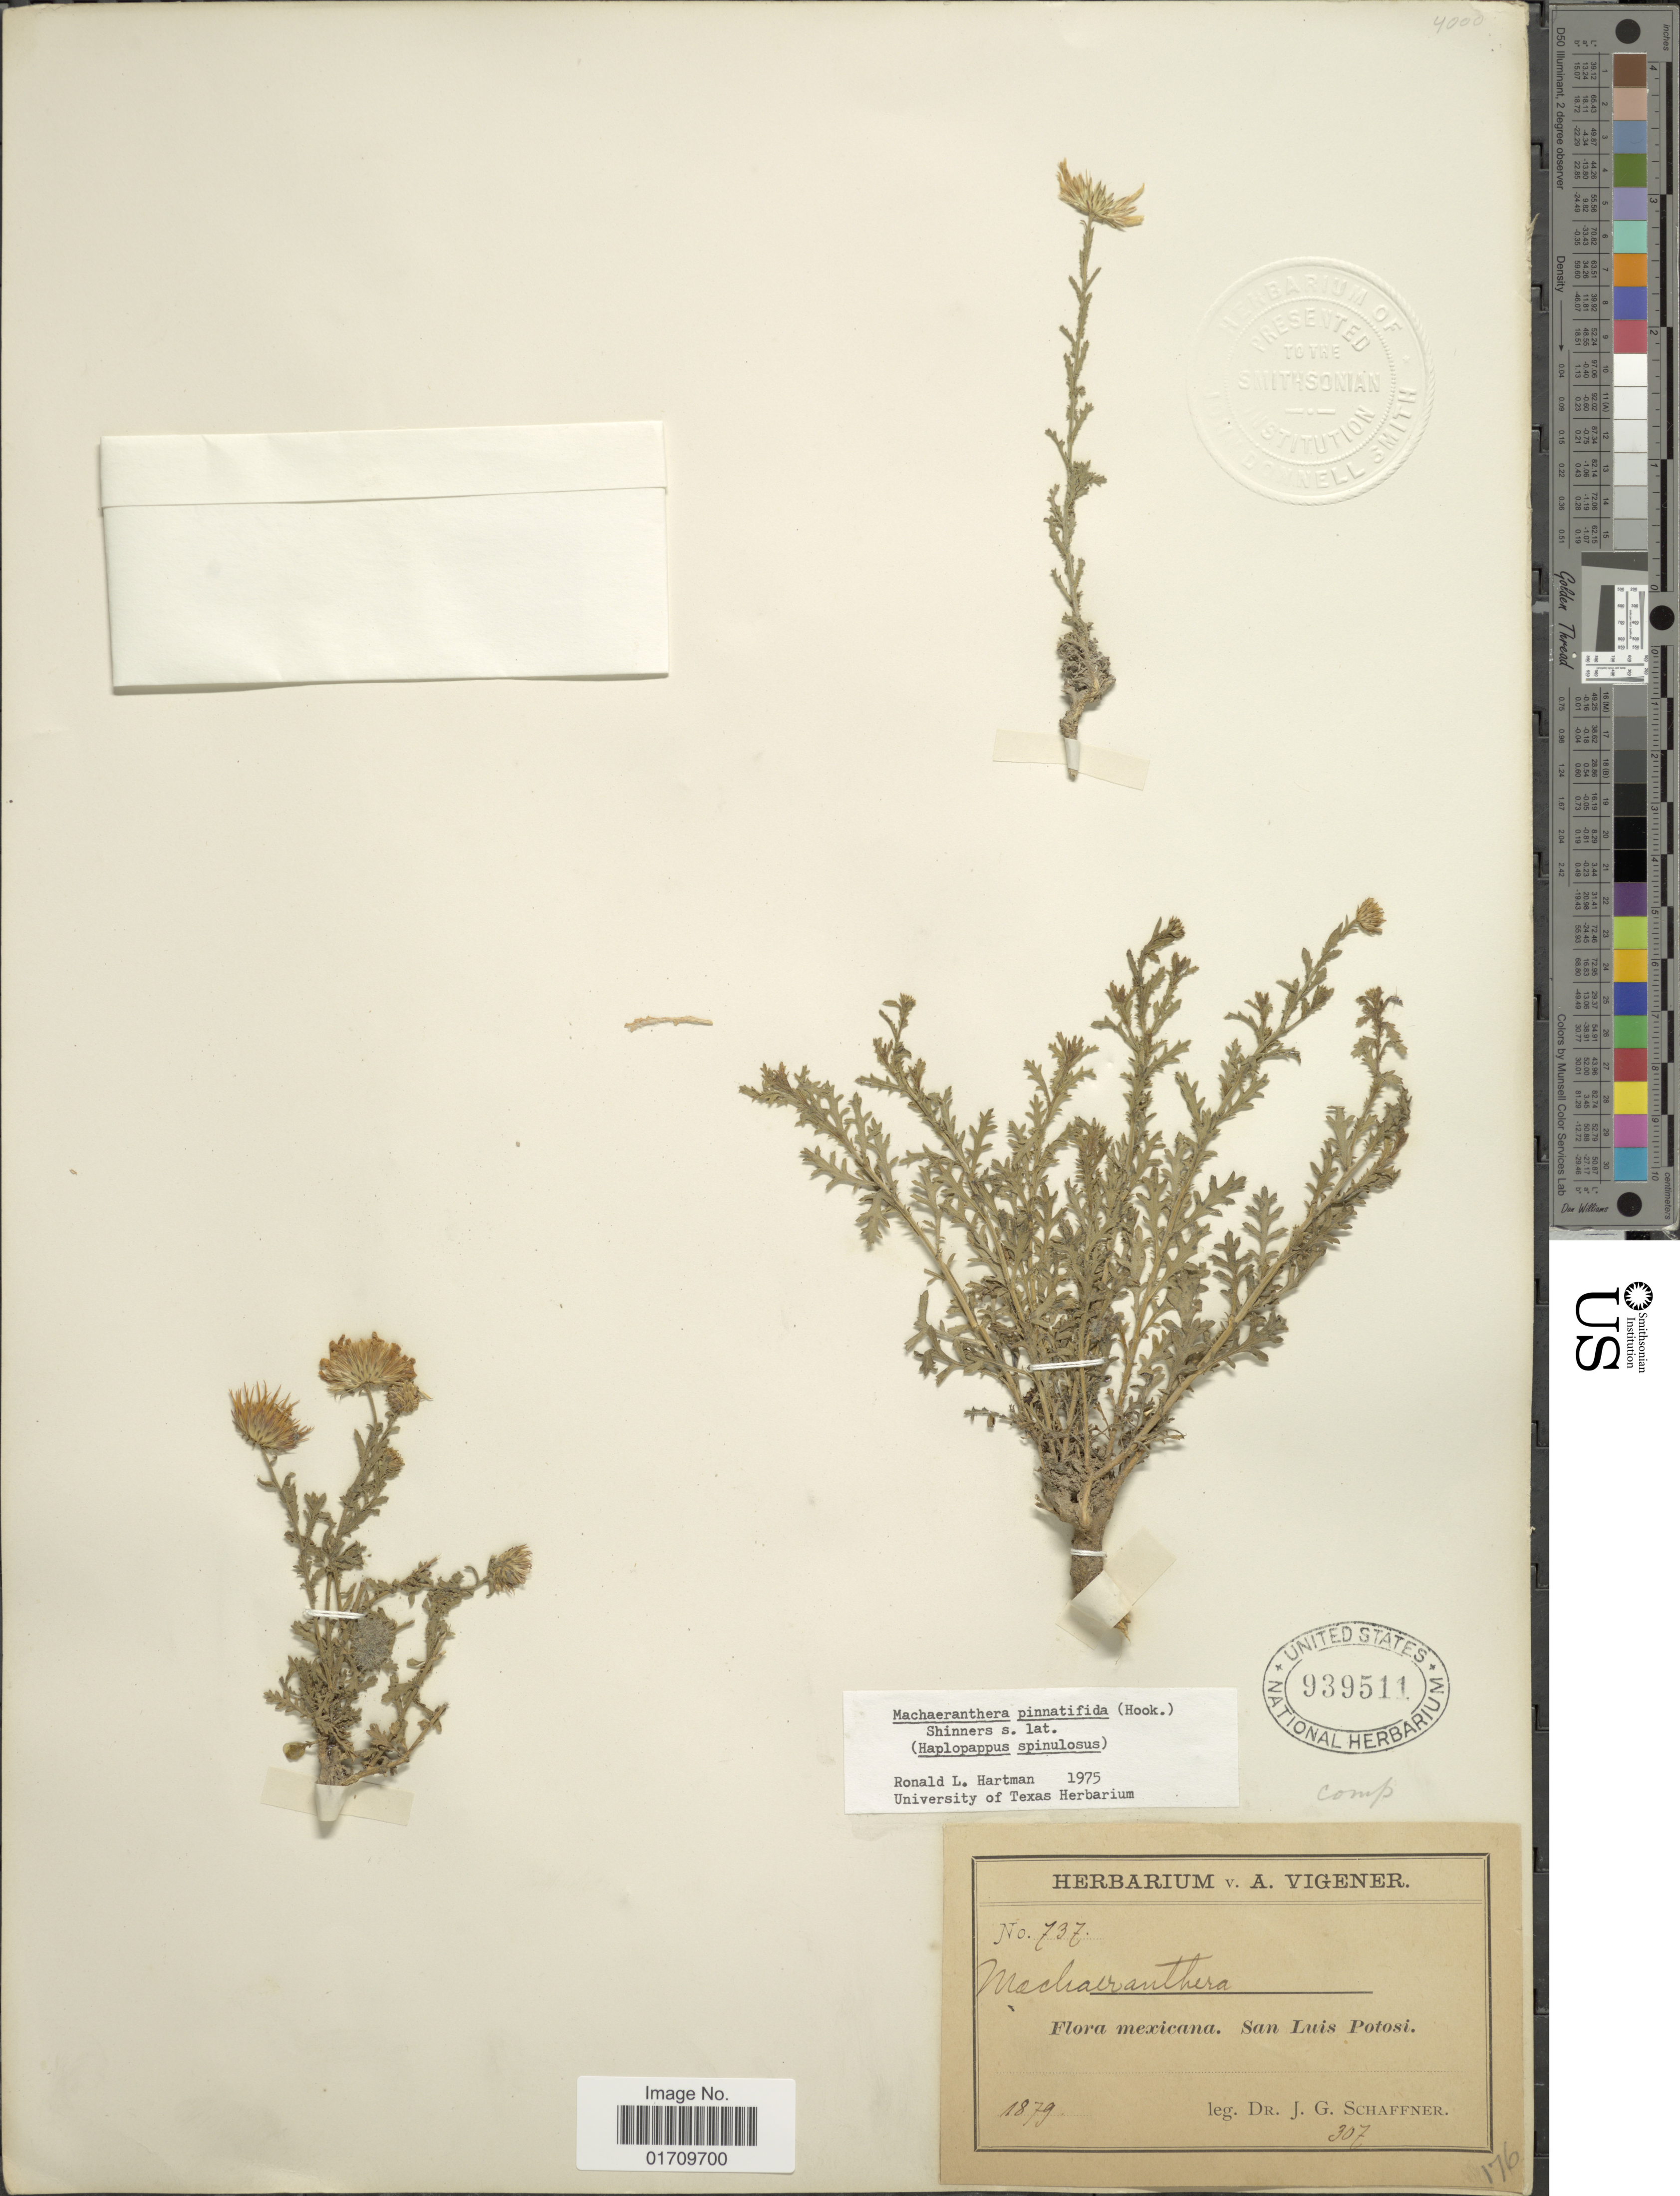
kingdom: Plantae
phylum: Tracheophyta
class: Magnoliopsida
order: Asterales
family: Asteraceae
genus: Machaeranthera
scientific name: Machaeranthera pinnatifida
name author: (Hook.) Shinners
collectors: J. G. Schaffner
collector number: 737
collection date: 1879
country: Mexico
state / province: San Luis Potosí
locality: Mexicana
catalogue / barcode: US 939511